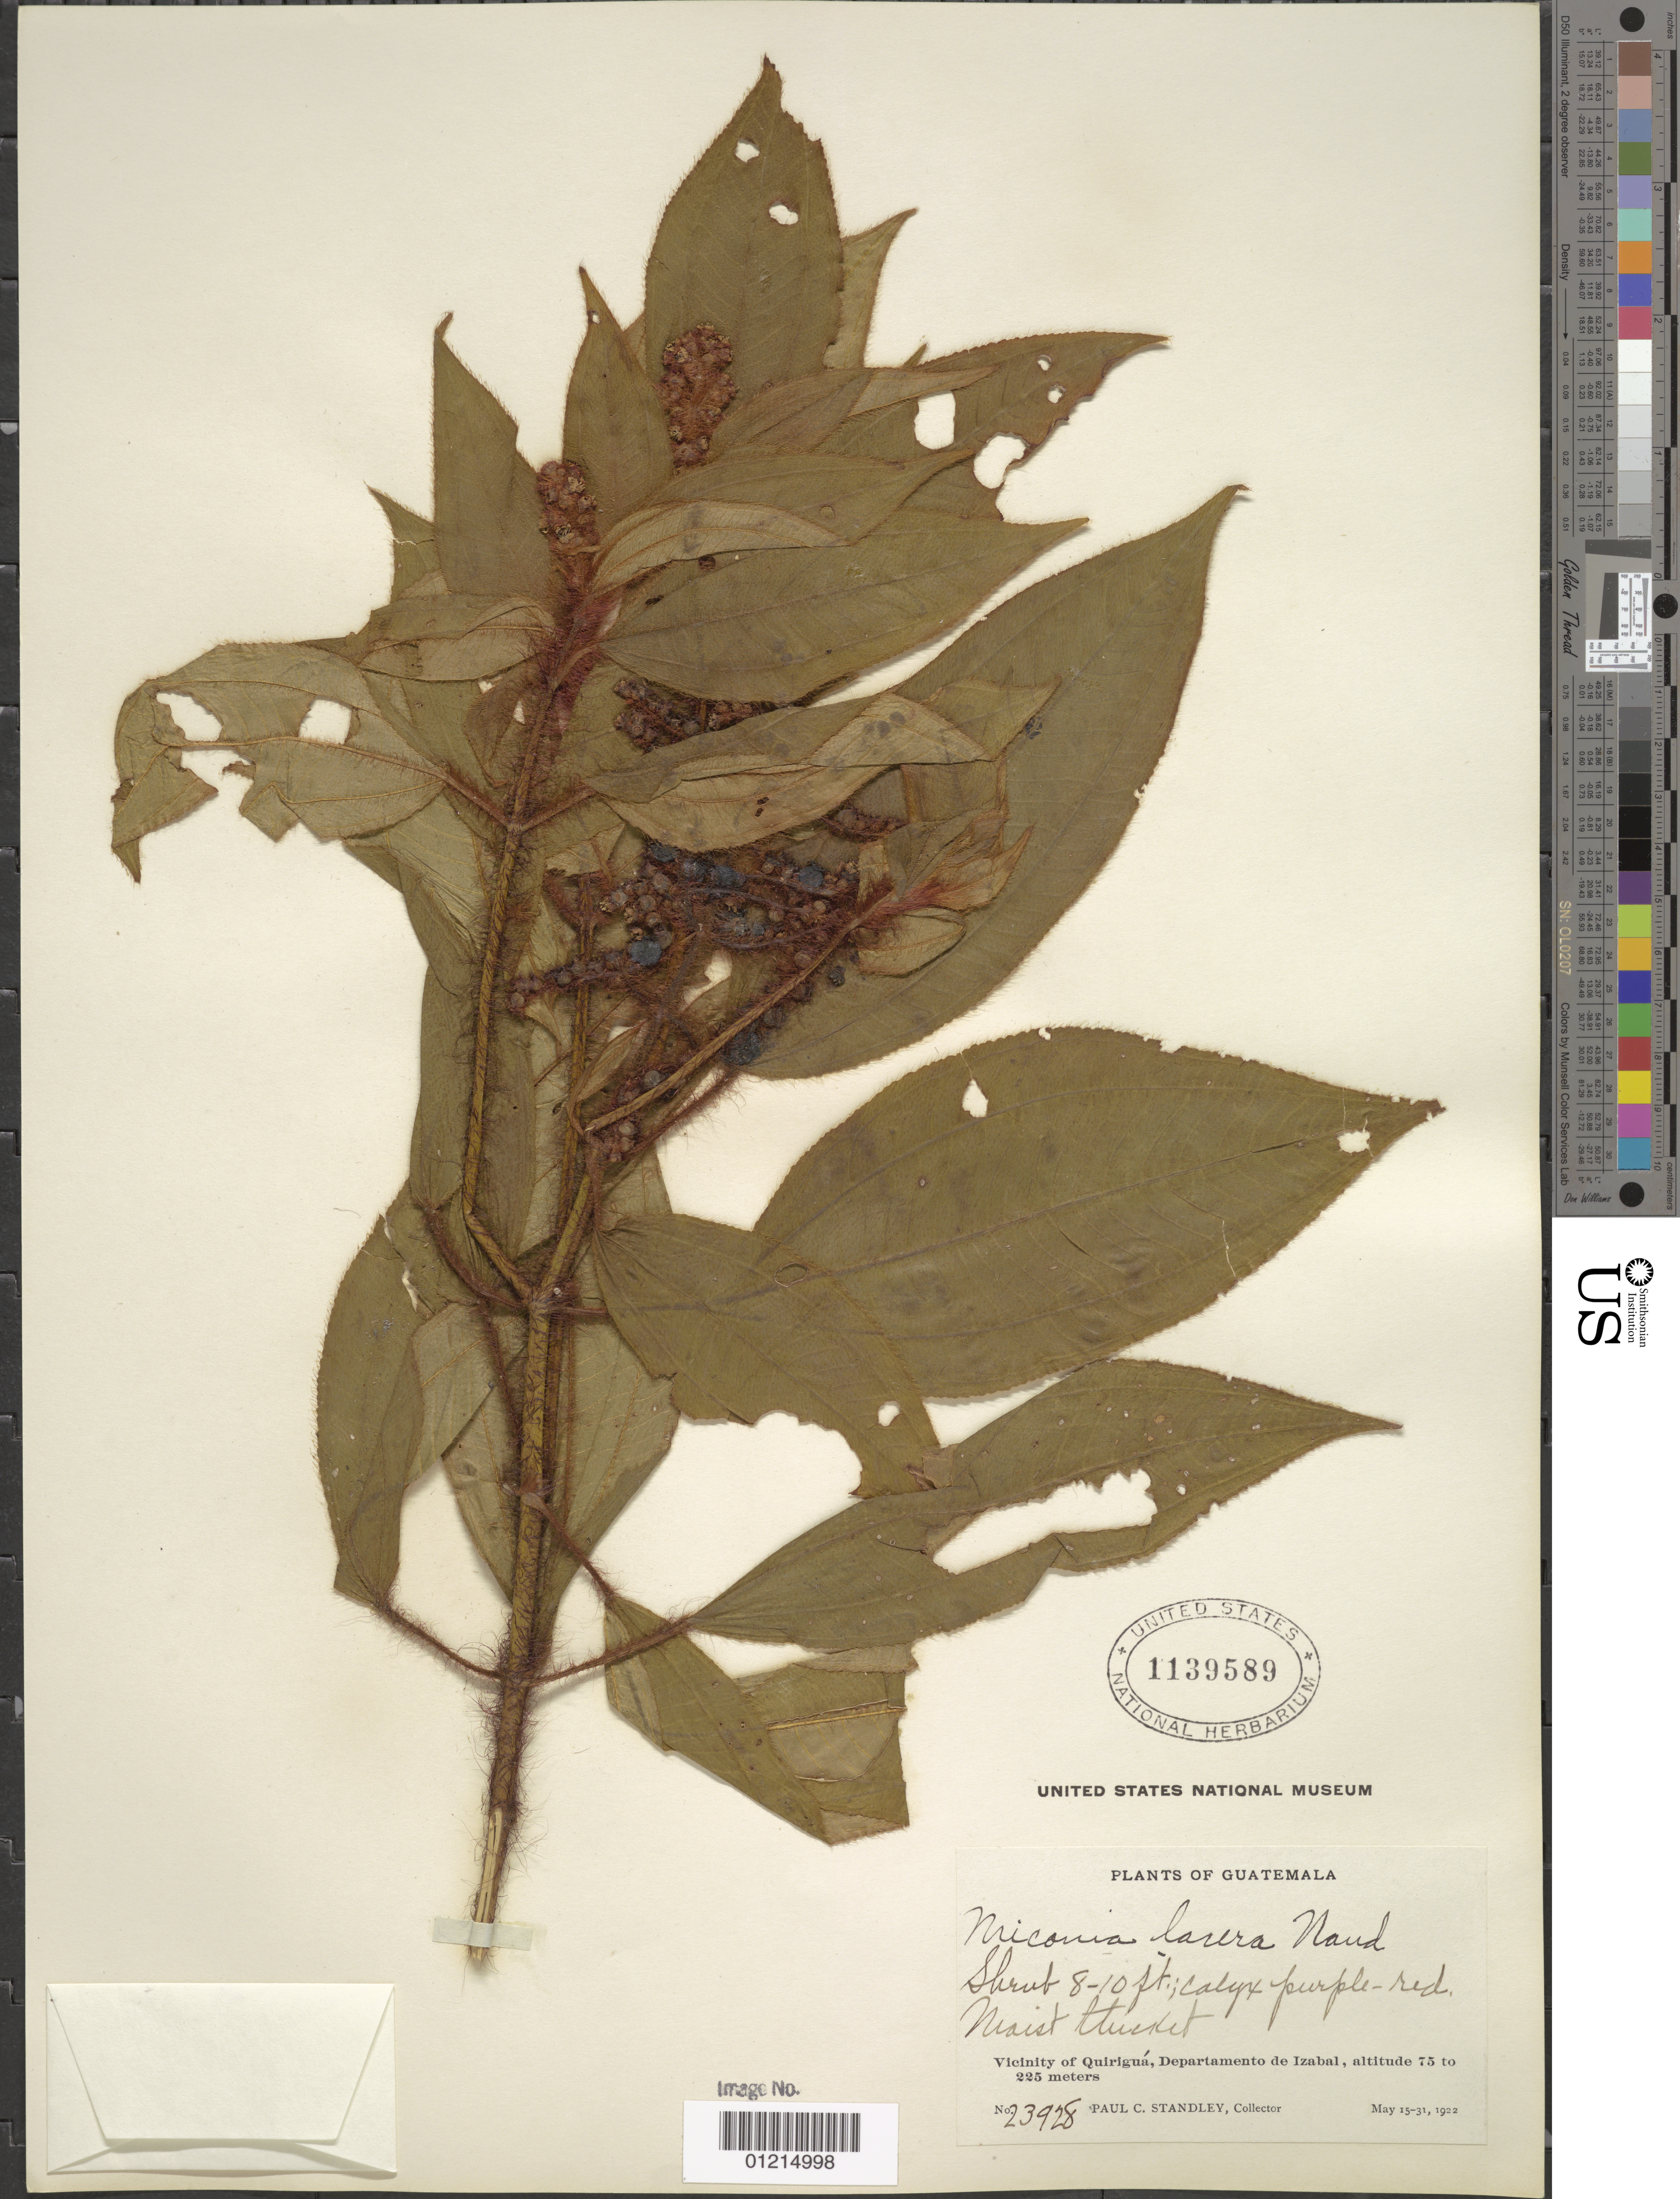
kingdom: Plantae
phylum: Tracheophyta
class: Magnoliopsida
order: Myrtales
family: Melastomataceae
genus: Miconia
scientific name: Miconia lacera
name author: (Bonpl.) Naudin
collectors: P. C. Standley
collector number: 23928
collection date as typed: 15 May 1922 to 31 Mar 1922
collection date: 1922-03-31/1922-05-15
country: Guatemala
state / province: Izabal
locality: Vicinity of Quiriguá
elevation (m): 75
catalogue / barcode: US 1139589